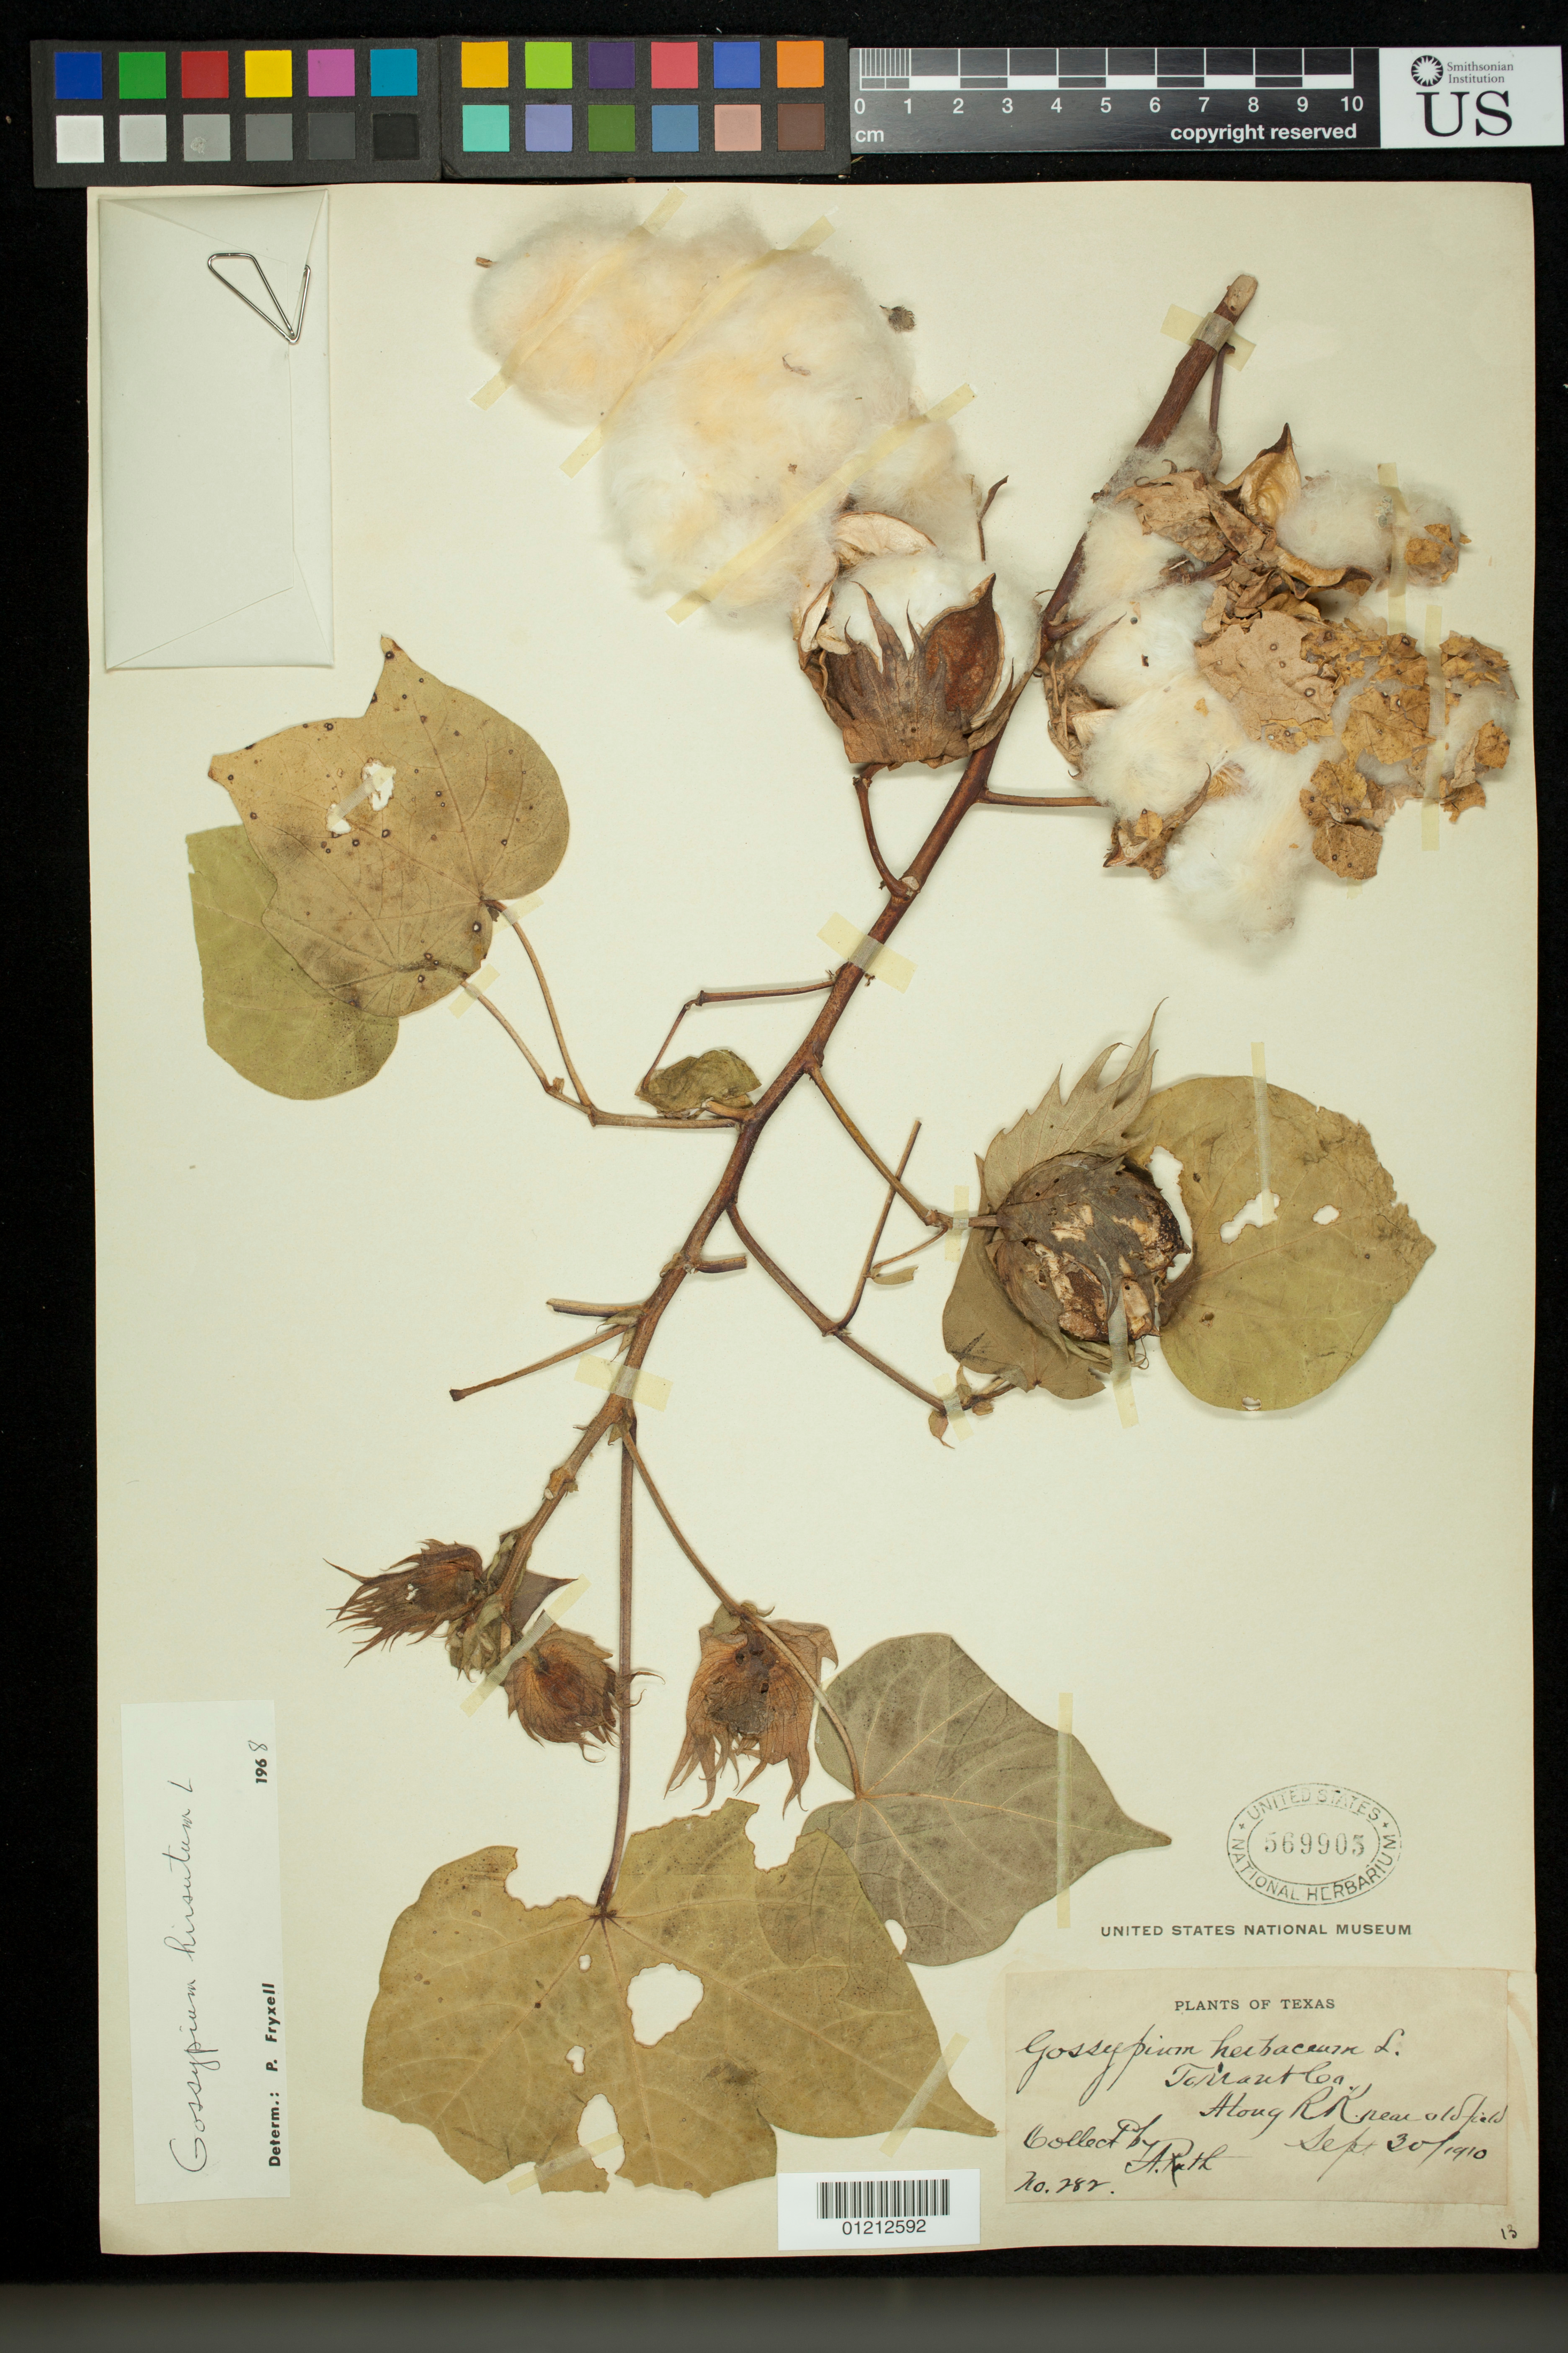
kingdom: Plantae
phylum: Tracheophyta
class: Magnoliopsida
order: Malvales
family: Malvaceae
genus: Gossypium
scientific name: Gossypium hirsutum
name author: L.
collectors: A. Ruth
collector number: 282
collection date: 1910-09-30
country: United States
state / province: California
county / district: Torrant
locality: Along railroad near old field.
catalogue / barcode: US 569903